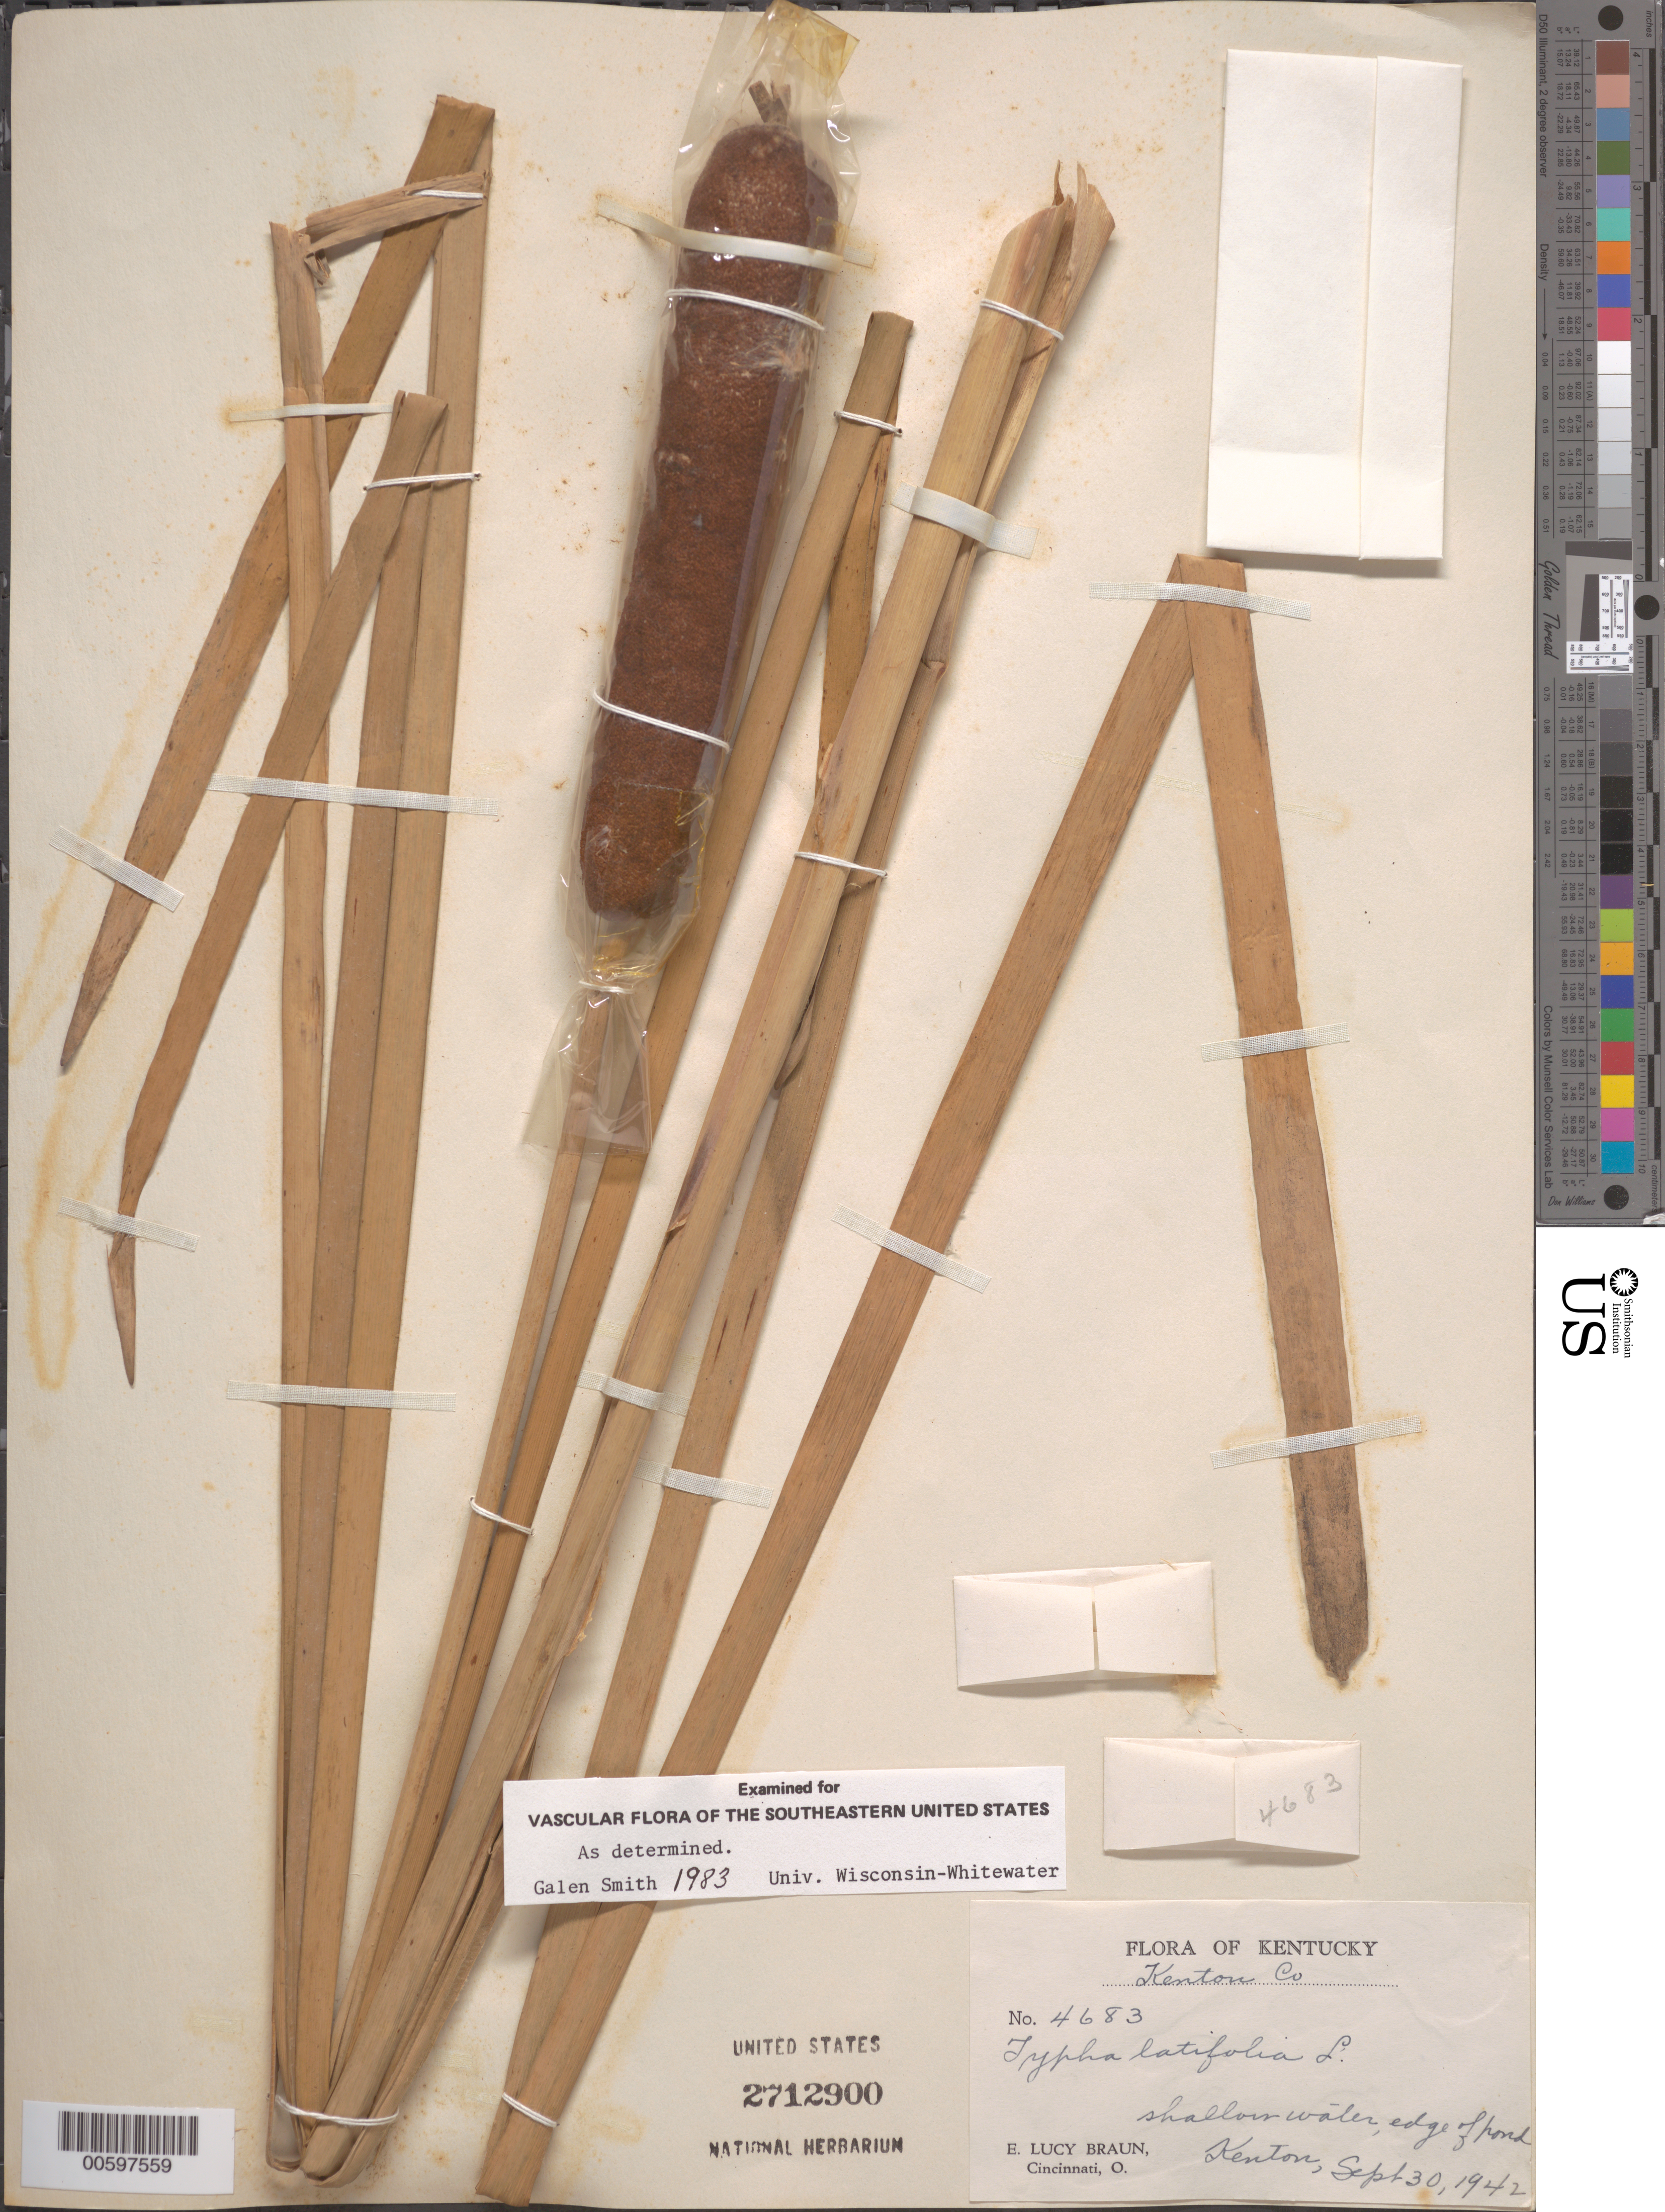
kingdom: Plantae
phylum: Tracheophyta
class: Liliopsida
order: Poales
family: Typhaceae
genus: Typha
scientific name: Typha latifolia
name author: L.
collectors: E. L. Braun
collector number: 4683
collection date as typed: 30 Sep 1942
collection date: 1942-09-30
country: United States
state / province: Kentucky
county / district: Kenton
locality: Kenton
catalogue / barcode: US 2712900